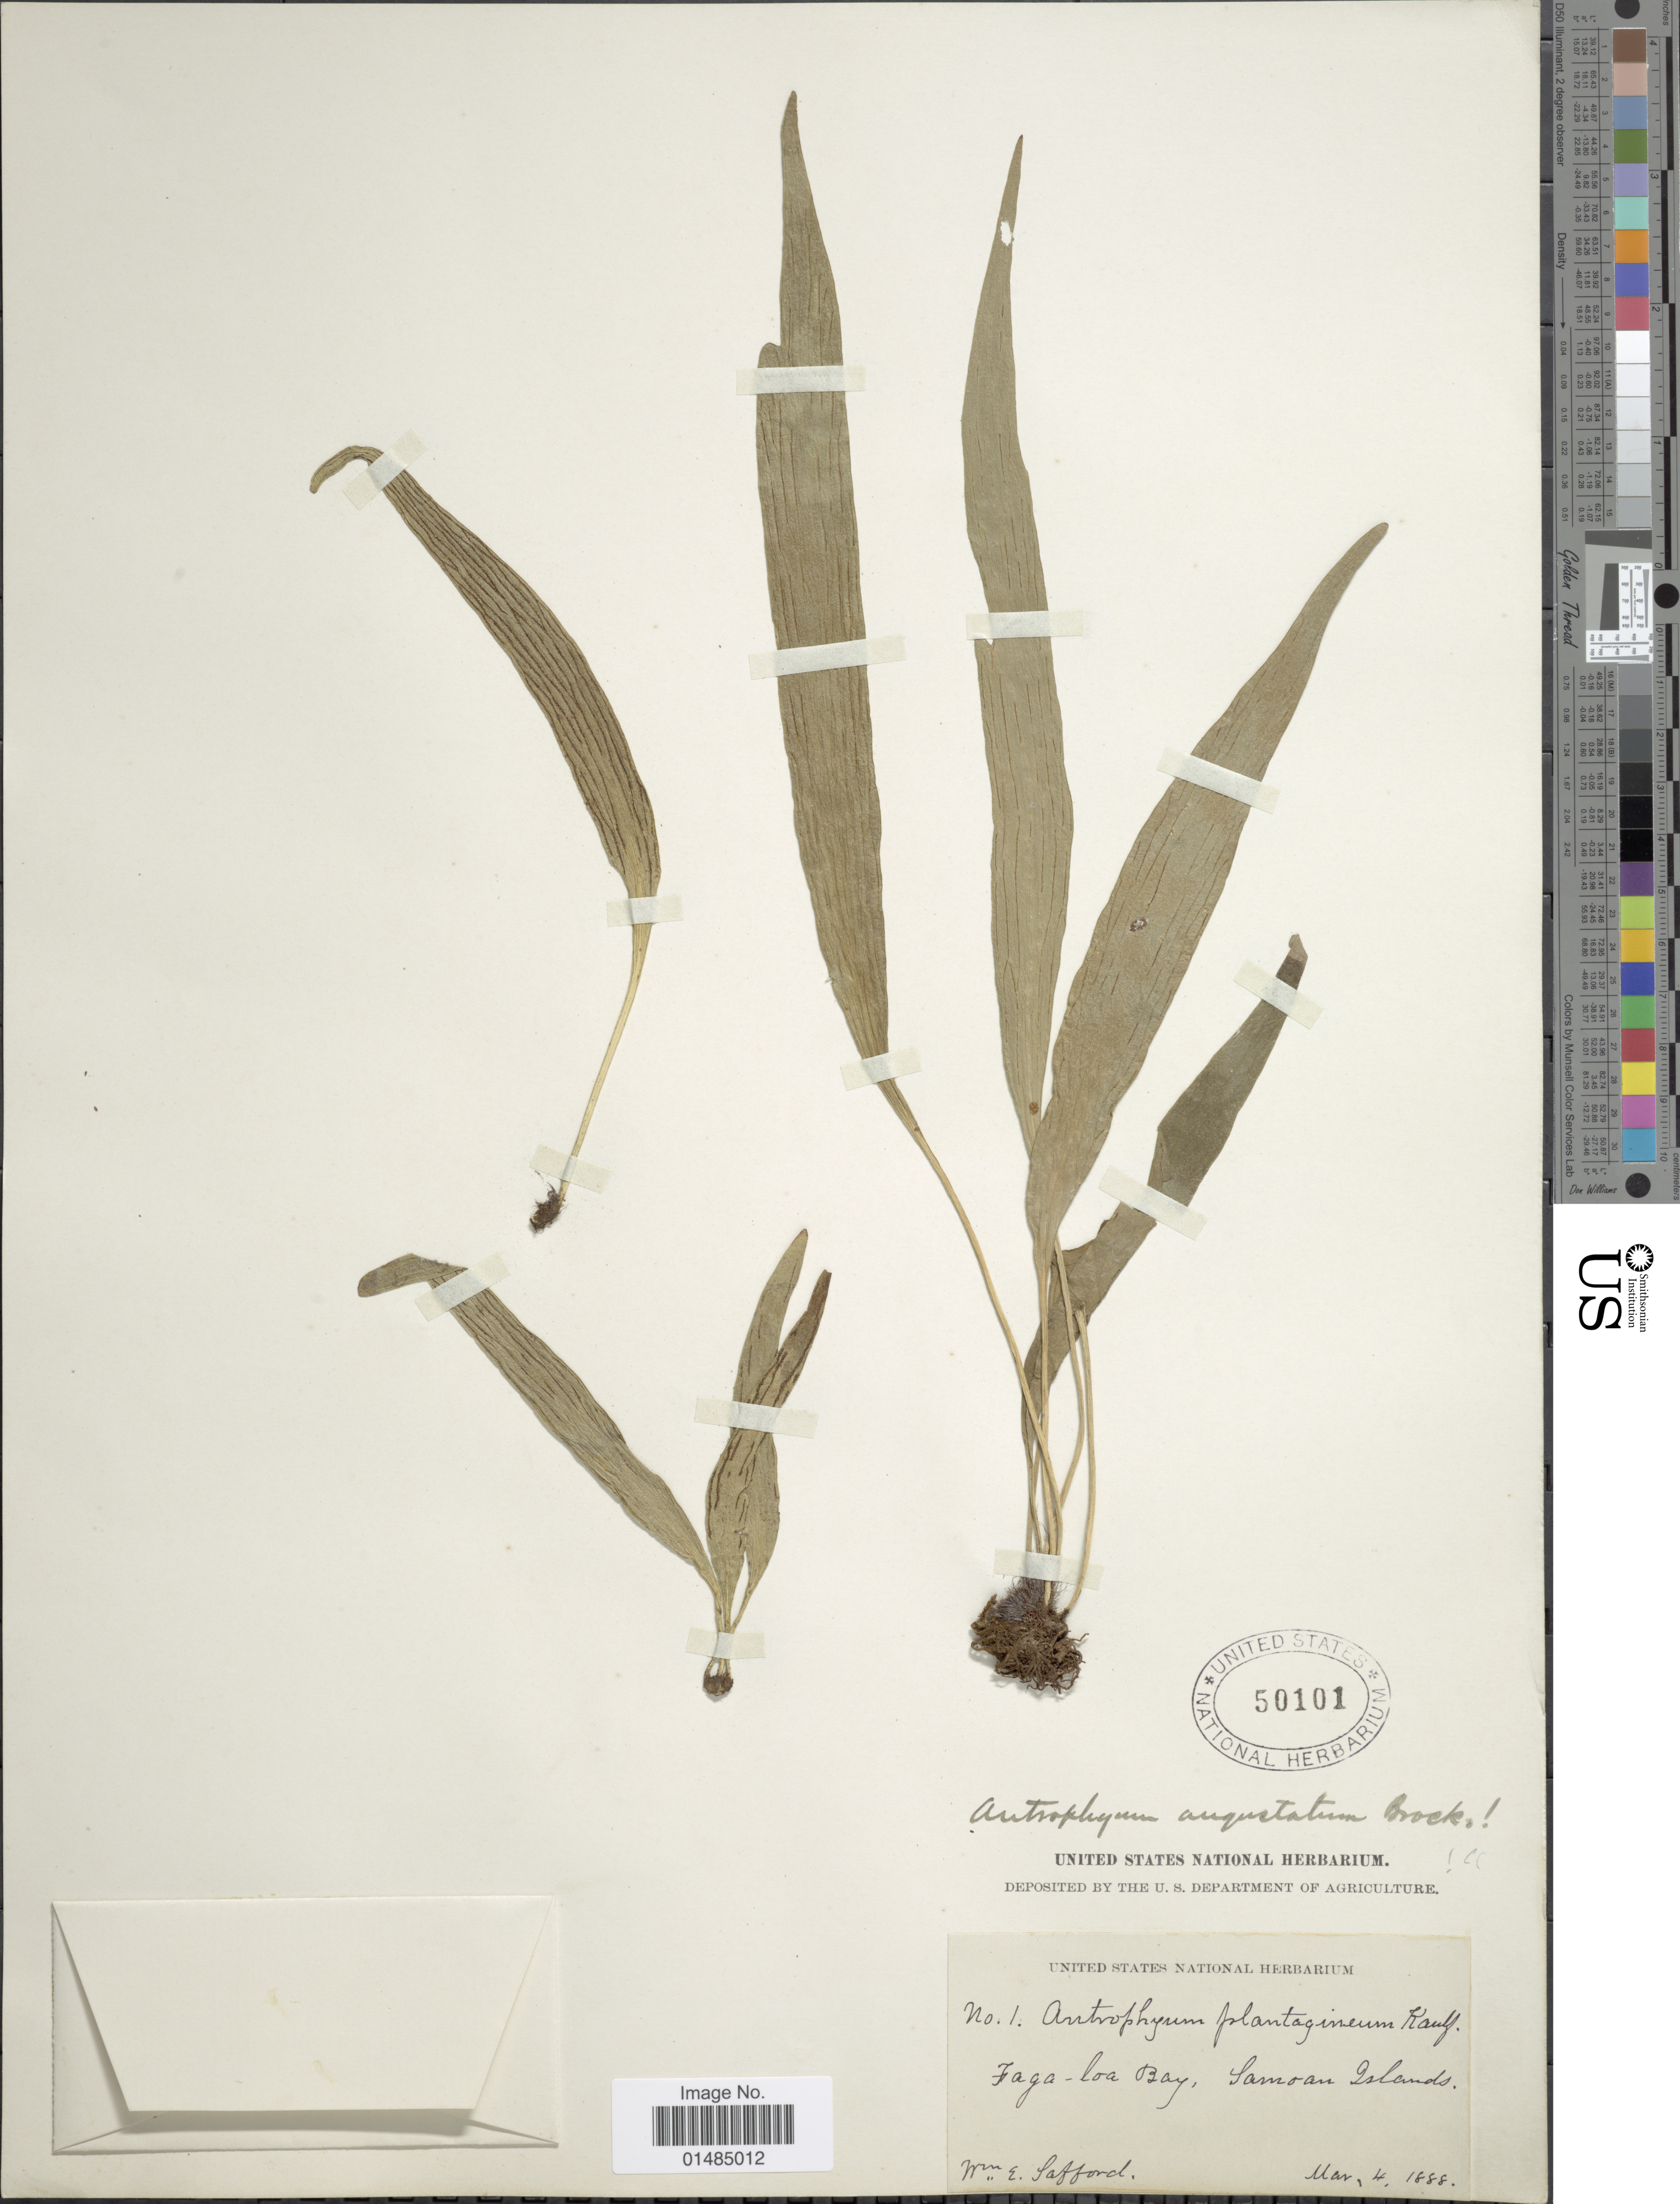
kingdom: Plantae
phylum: Tracheophyta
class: Polypodiopsida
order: Polypodiales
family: Pteridaceae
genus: Antrophyum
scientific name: Antrophyum angustatum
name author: Brack. in Wilkes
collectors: W. E. Safford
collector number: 1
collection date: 1888-03-04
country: Samoa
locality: Fangaloa Bay, Upolu, Samoa.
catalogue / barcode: US 50101